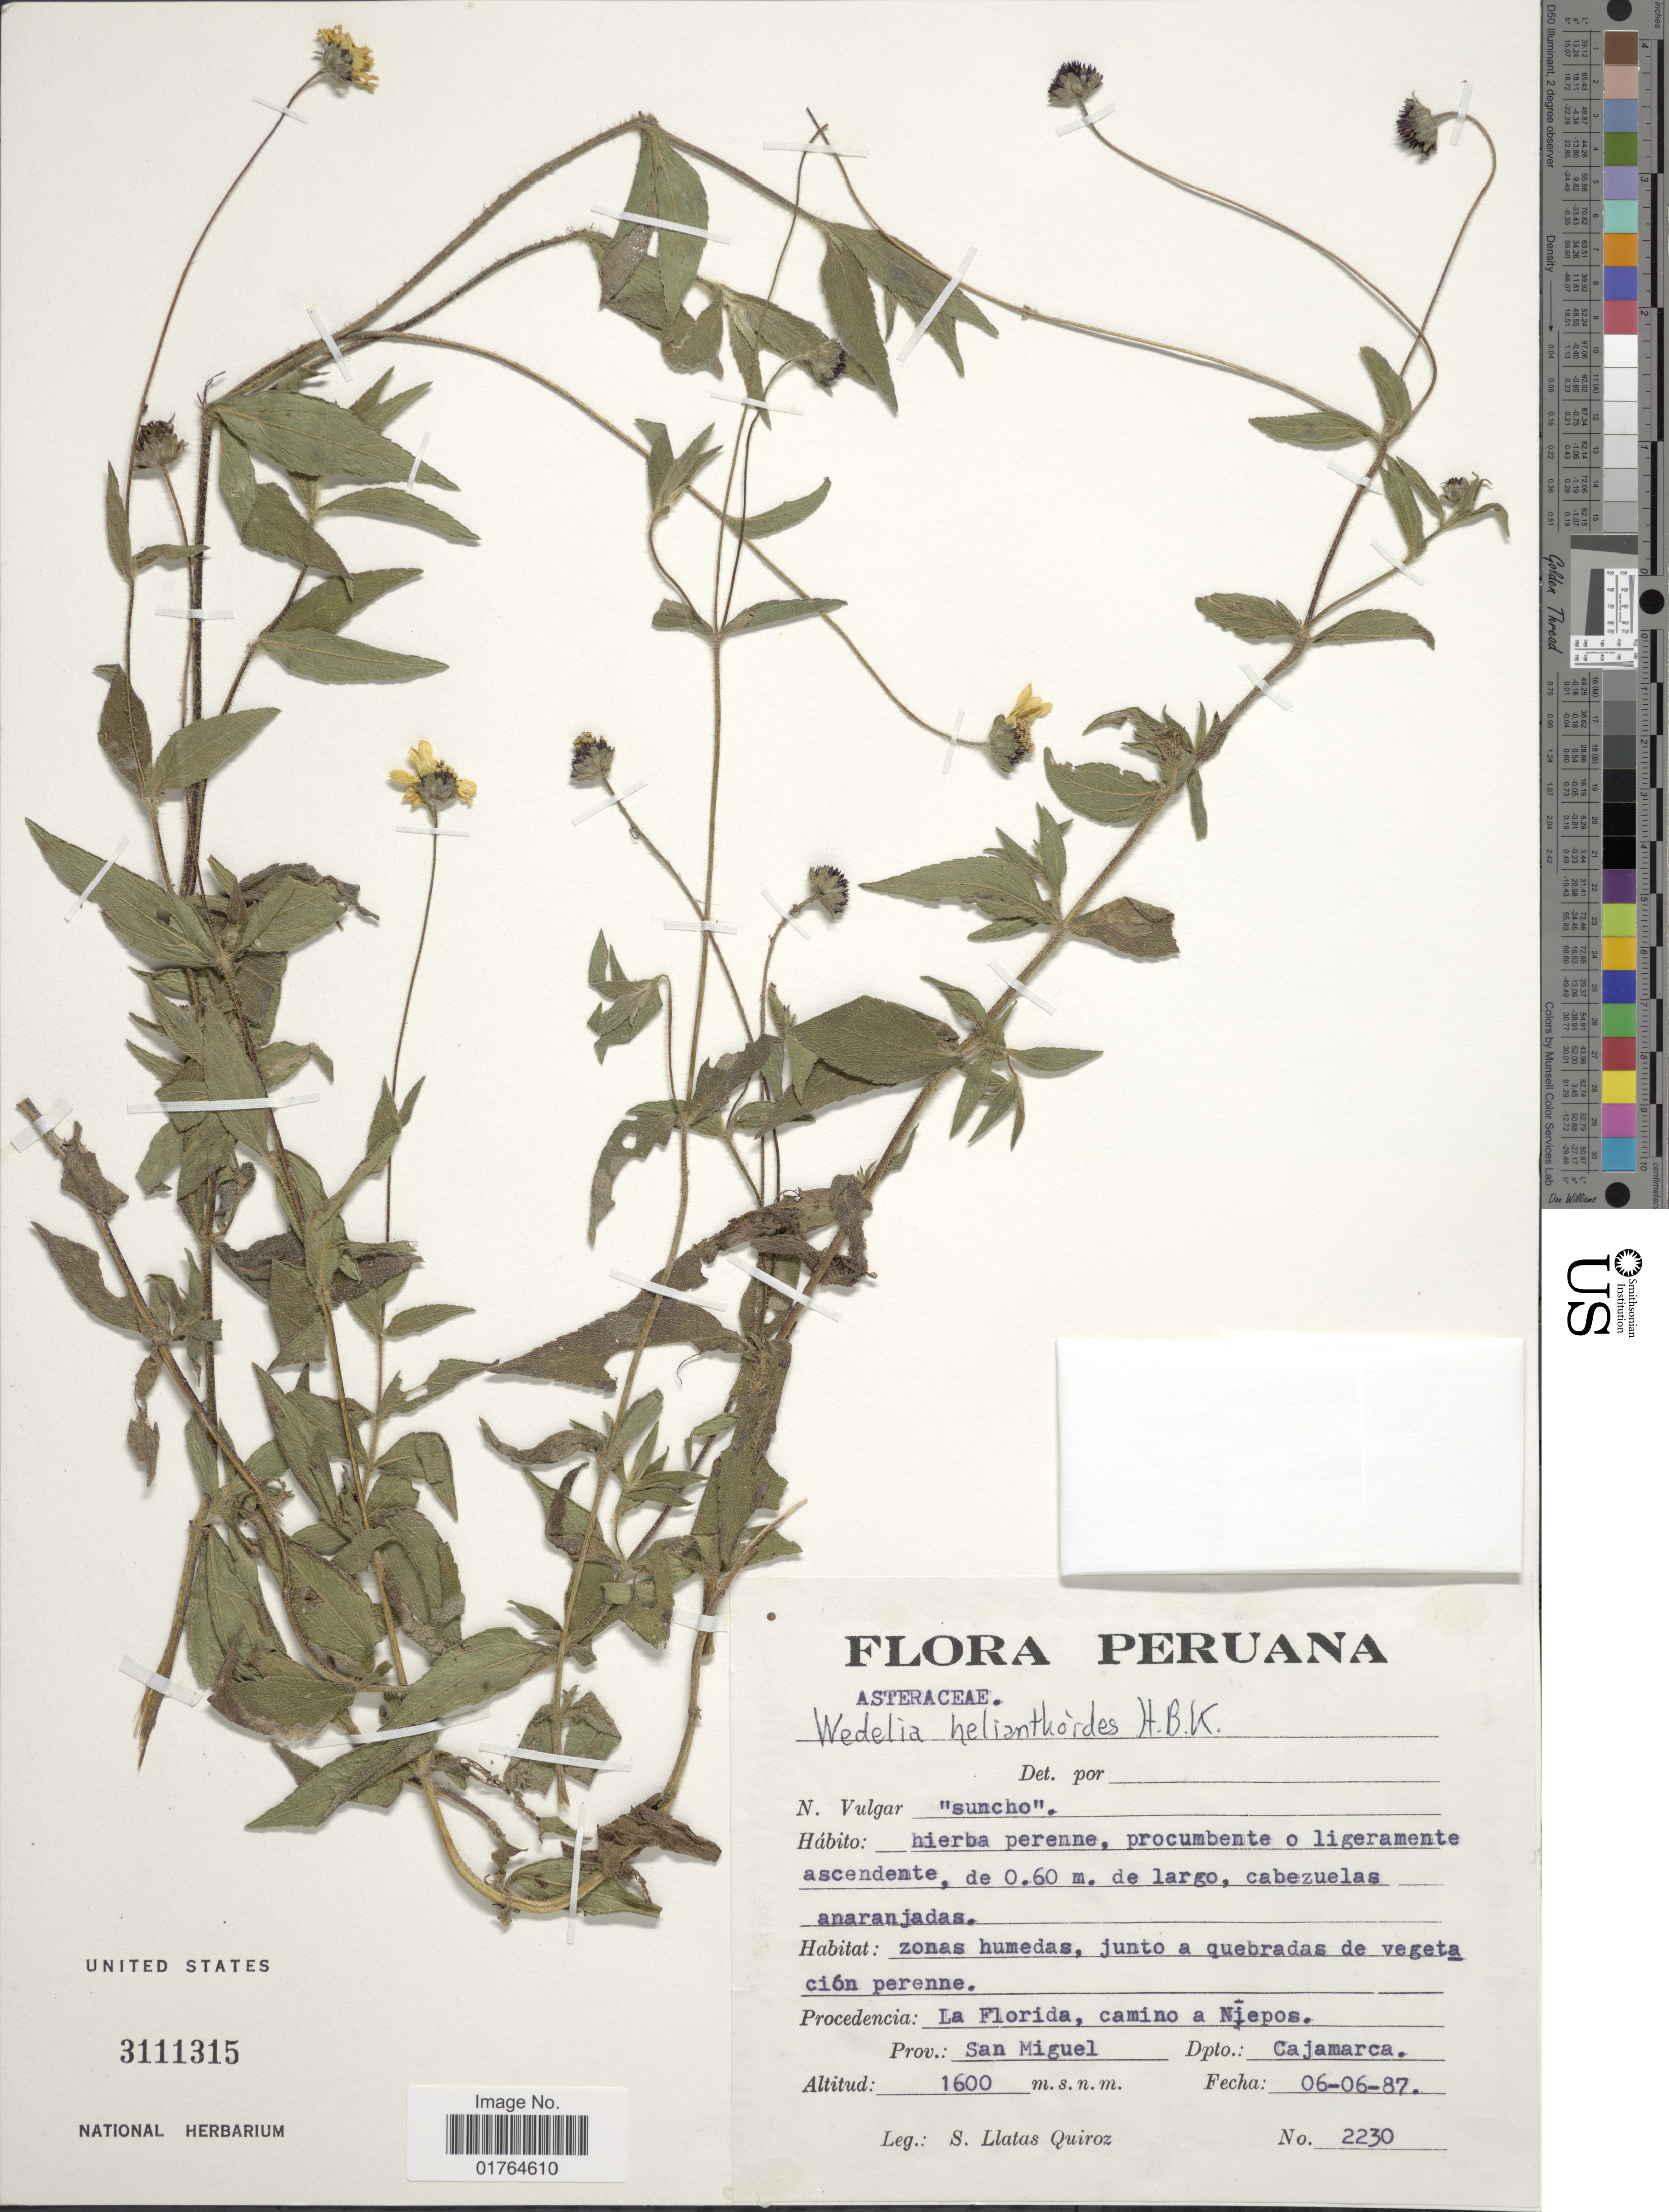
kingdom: Plantae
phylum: Tracheophyta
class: Magnoliopsida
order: Asterales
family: Asteraceae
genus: Wedelia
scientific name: Wedelia helianthoides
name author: Kunth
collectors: S. Llatas Quiroz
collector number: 2230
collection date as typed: Transcribed d/m/y: 6/6/87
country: Peru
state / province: Cajamarca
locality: La Florida, camino a Niepos, Prov. San Miguel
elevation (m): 1600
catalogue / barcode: US 3111315